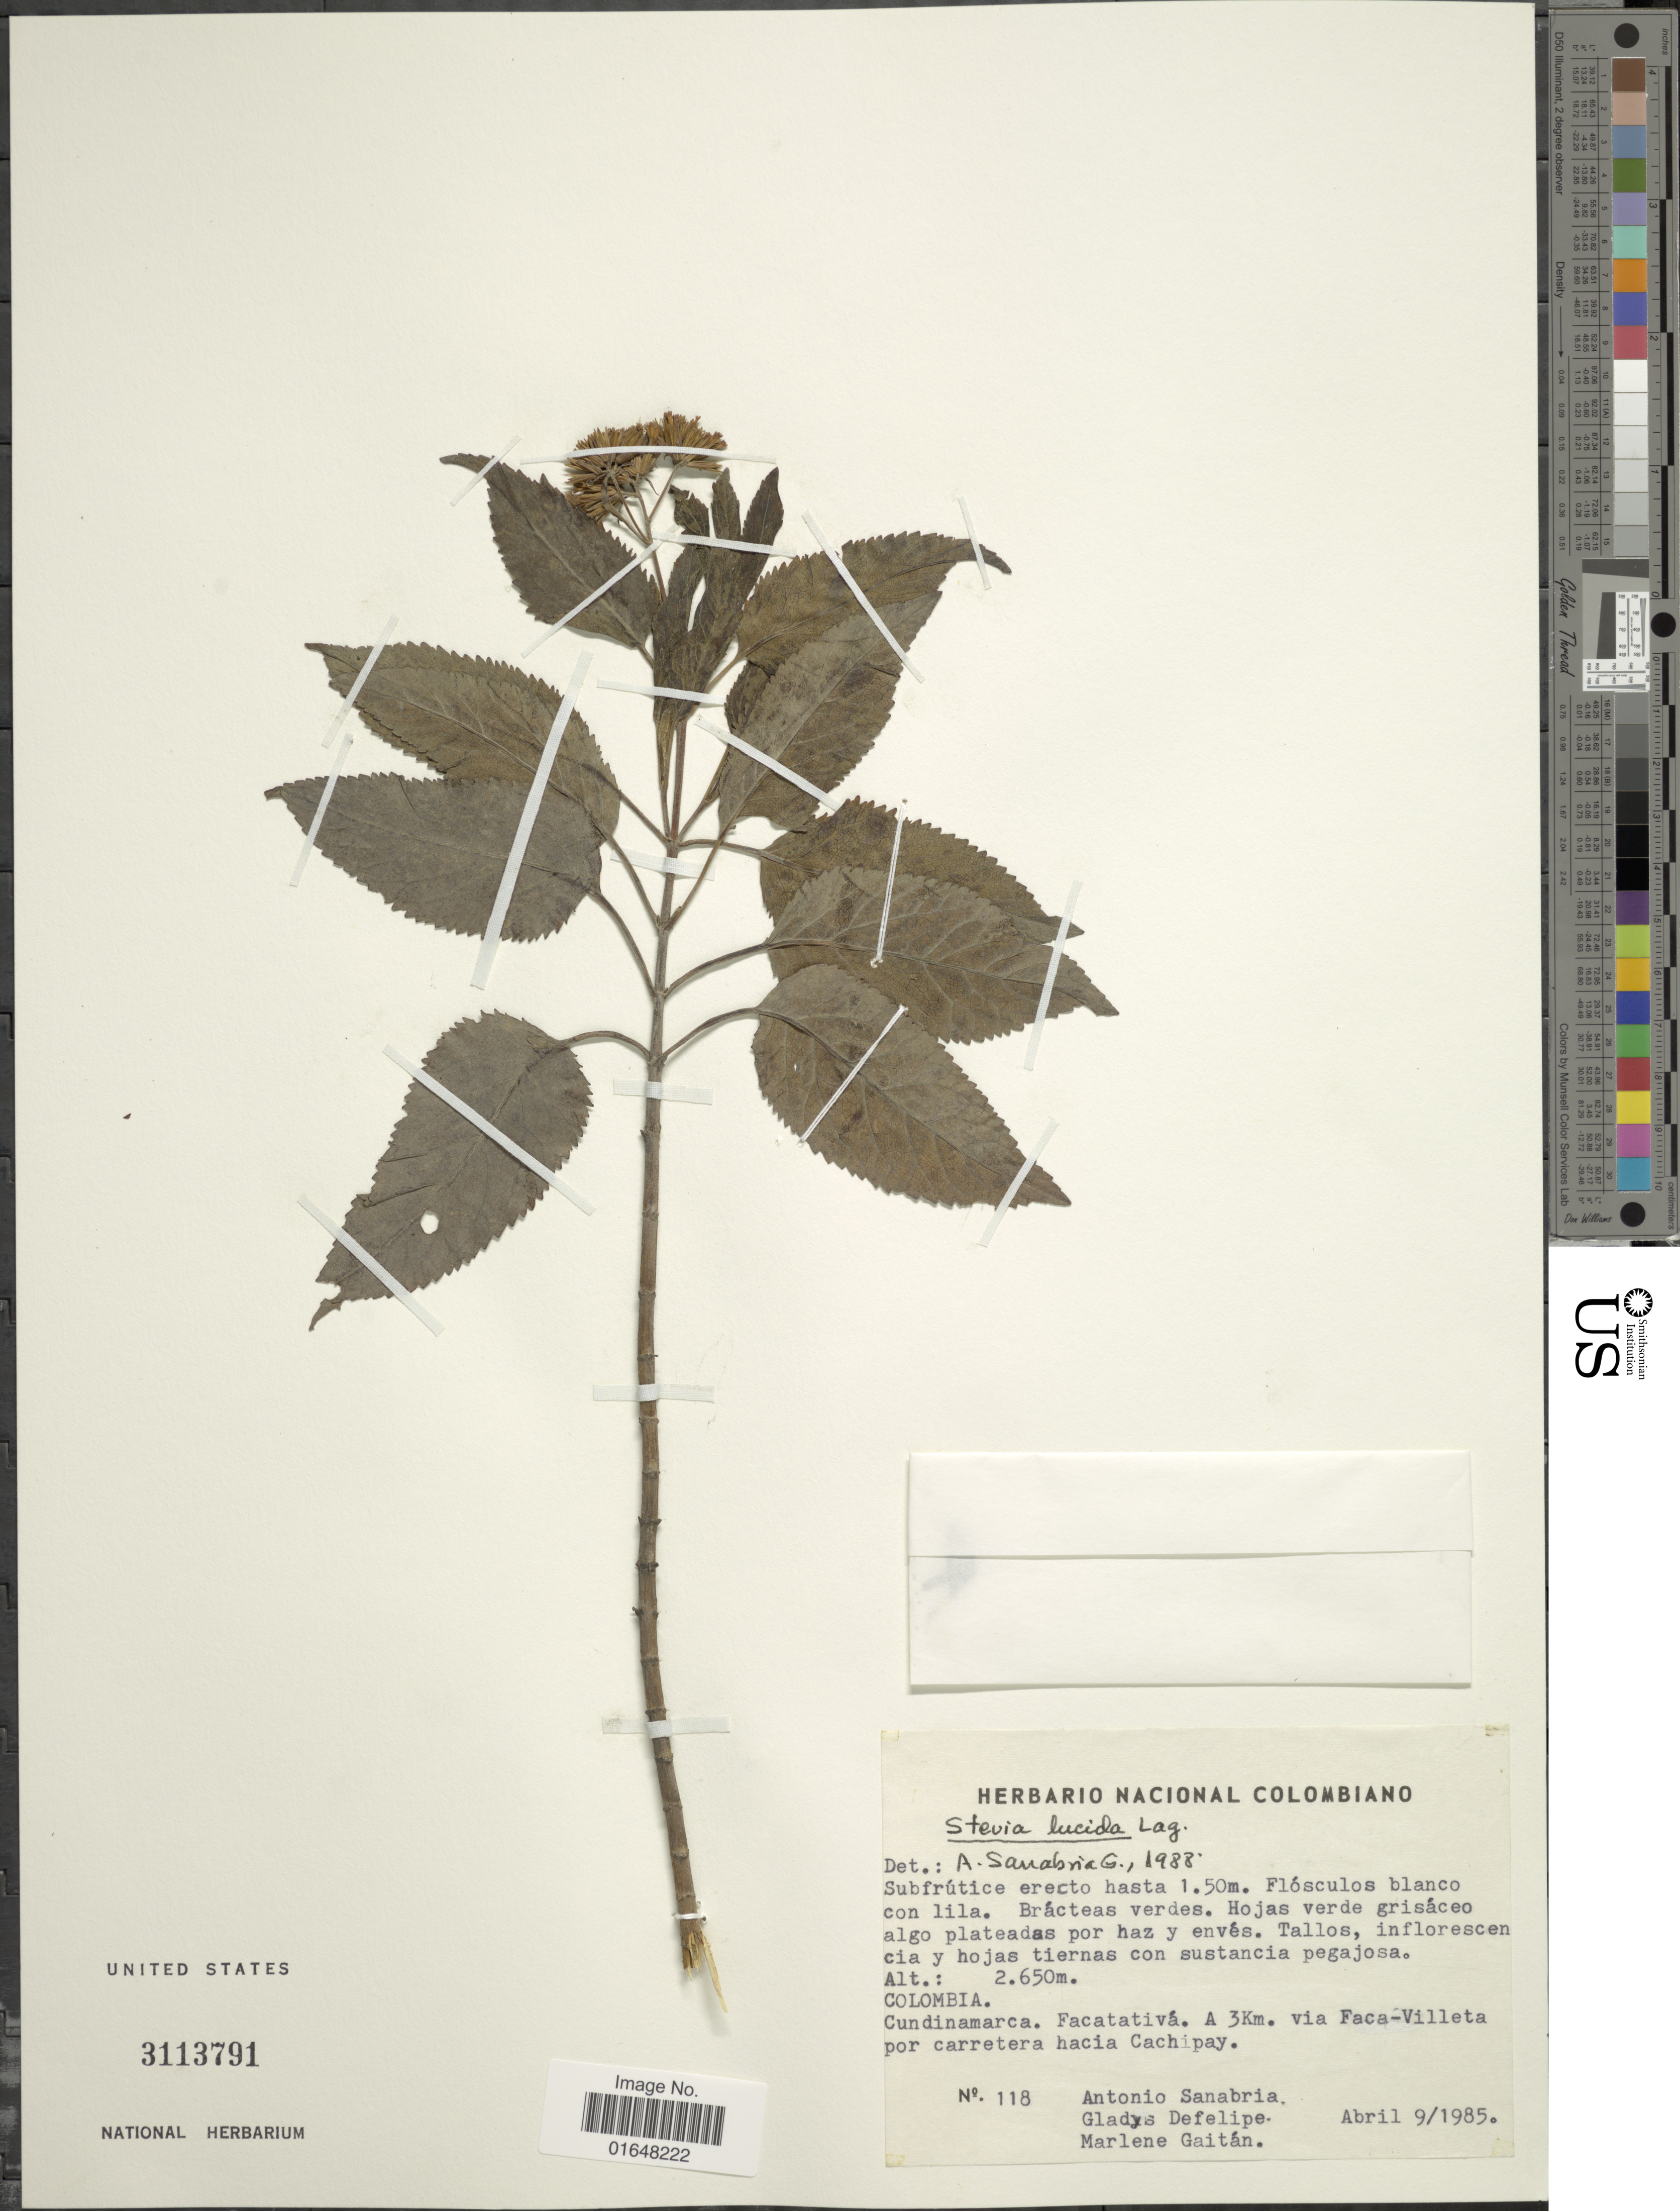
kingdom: Plantae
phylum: Tracheophyta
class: Magnoliopsida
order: Asterales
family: Asteraceae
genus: Stevia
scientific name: Stevia lucida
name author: Lag.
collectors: A. Sanabria G., G. Defelipe & M. Gaitan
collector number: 118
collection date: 1985-04-09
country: Colombia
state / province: Cundinamarca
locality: Facatativa, a 3 km via Faca-Villeta por carretera hacia Cachipay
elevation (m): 2650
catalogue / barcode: US 3113791